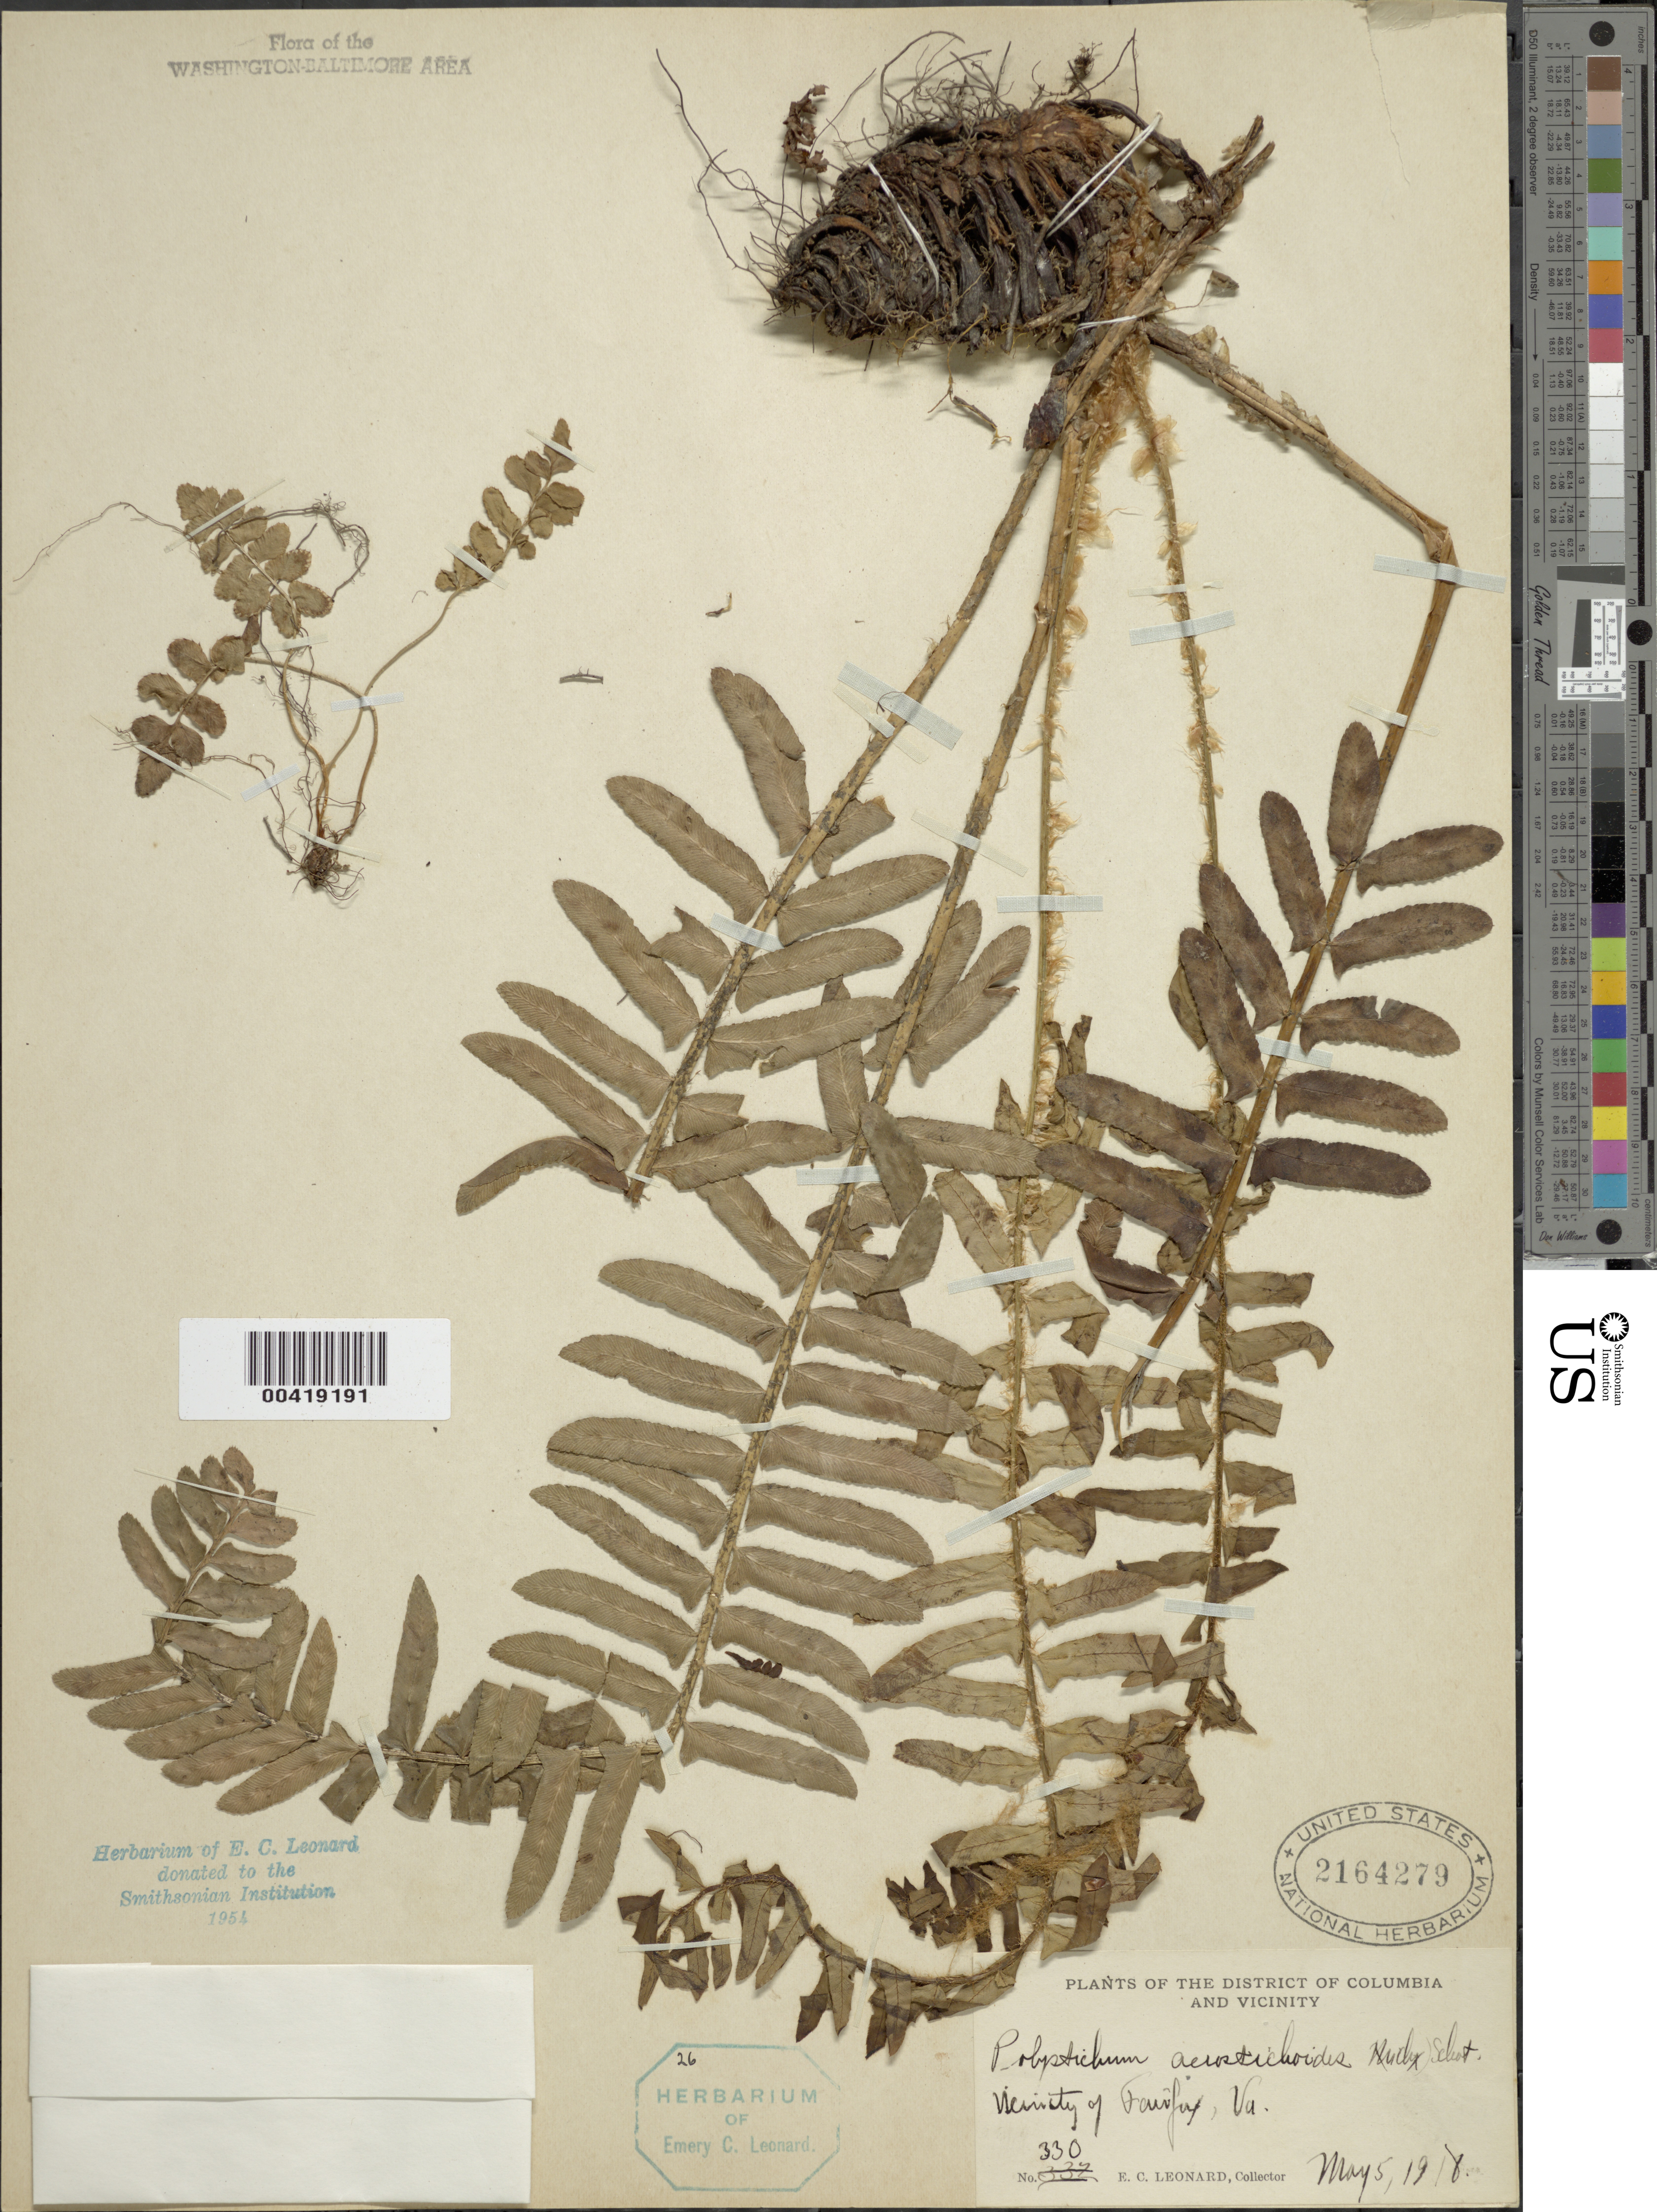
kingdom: Plantae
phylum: Tracheophyta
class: Polypodiopsida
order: Polypodiales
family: Dryopteridaceae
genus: Polystichum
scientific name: Polystichum acrostichoides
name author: (Michx.) Schott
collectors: E. C. Leonard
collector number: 330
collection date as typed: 05 May 1918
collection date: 1918-05-05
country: United States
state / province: Virginia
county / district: Fairfax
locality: Fairfax vicinity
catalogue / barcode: US 2164279